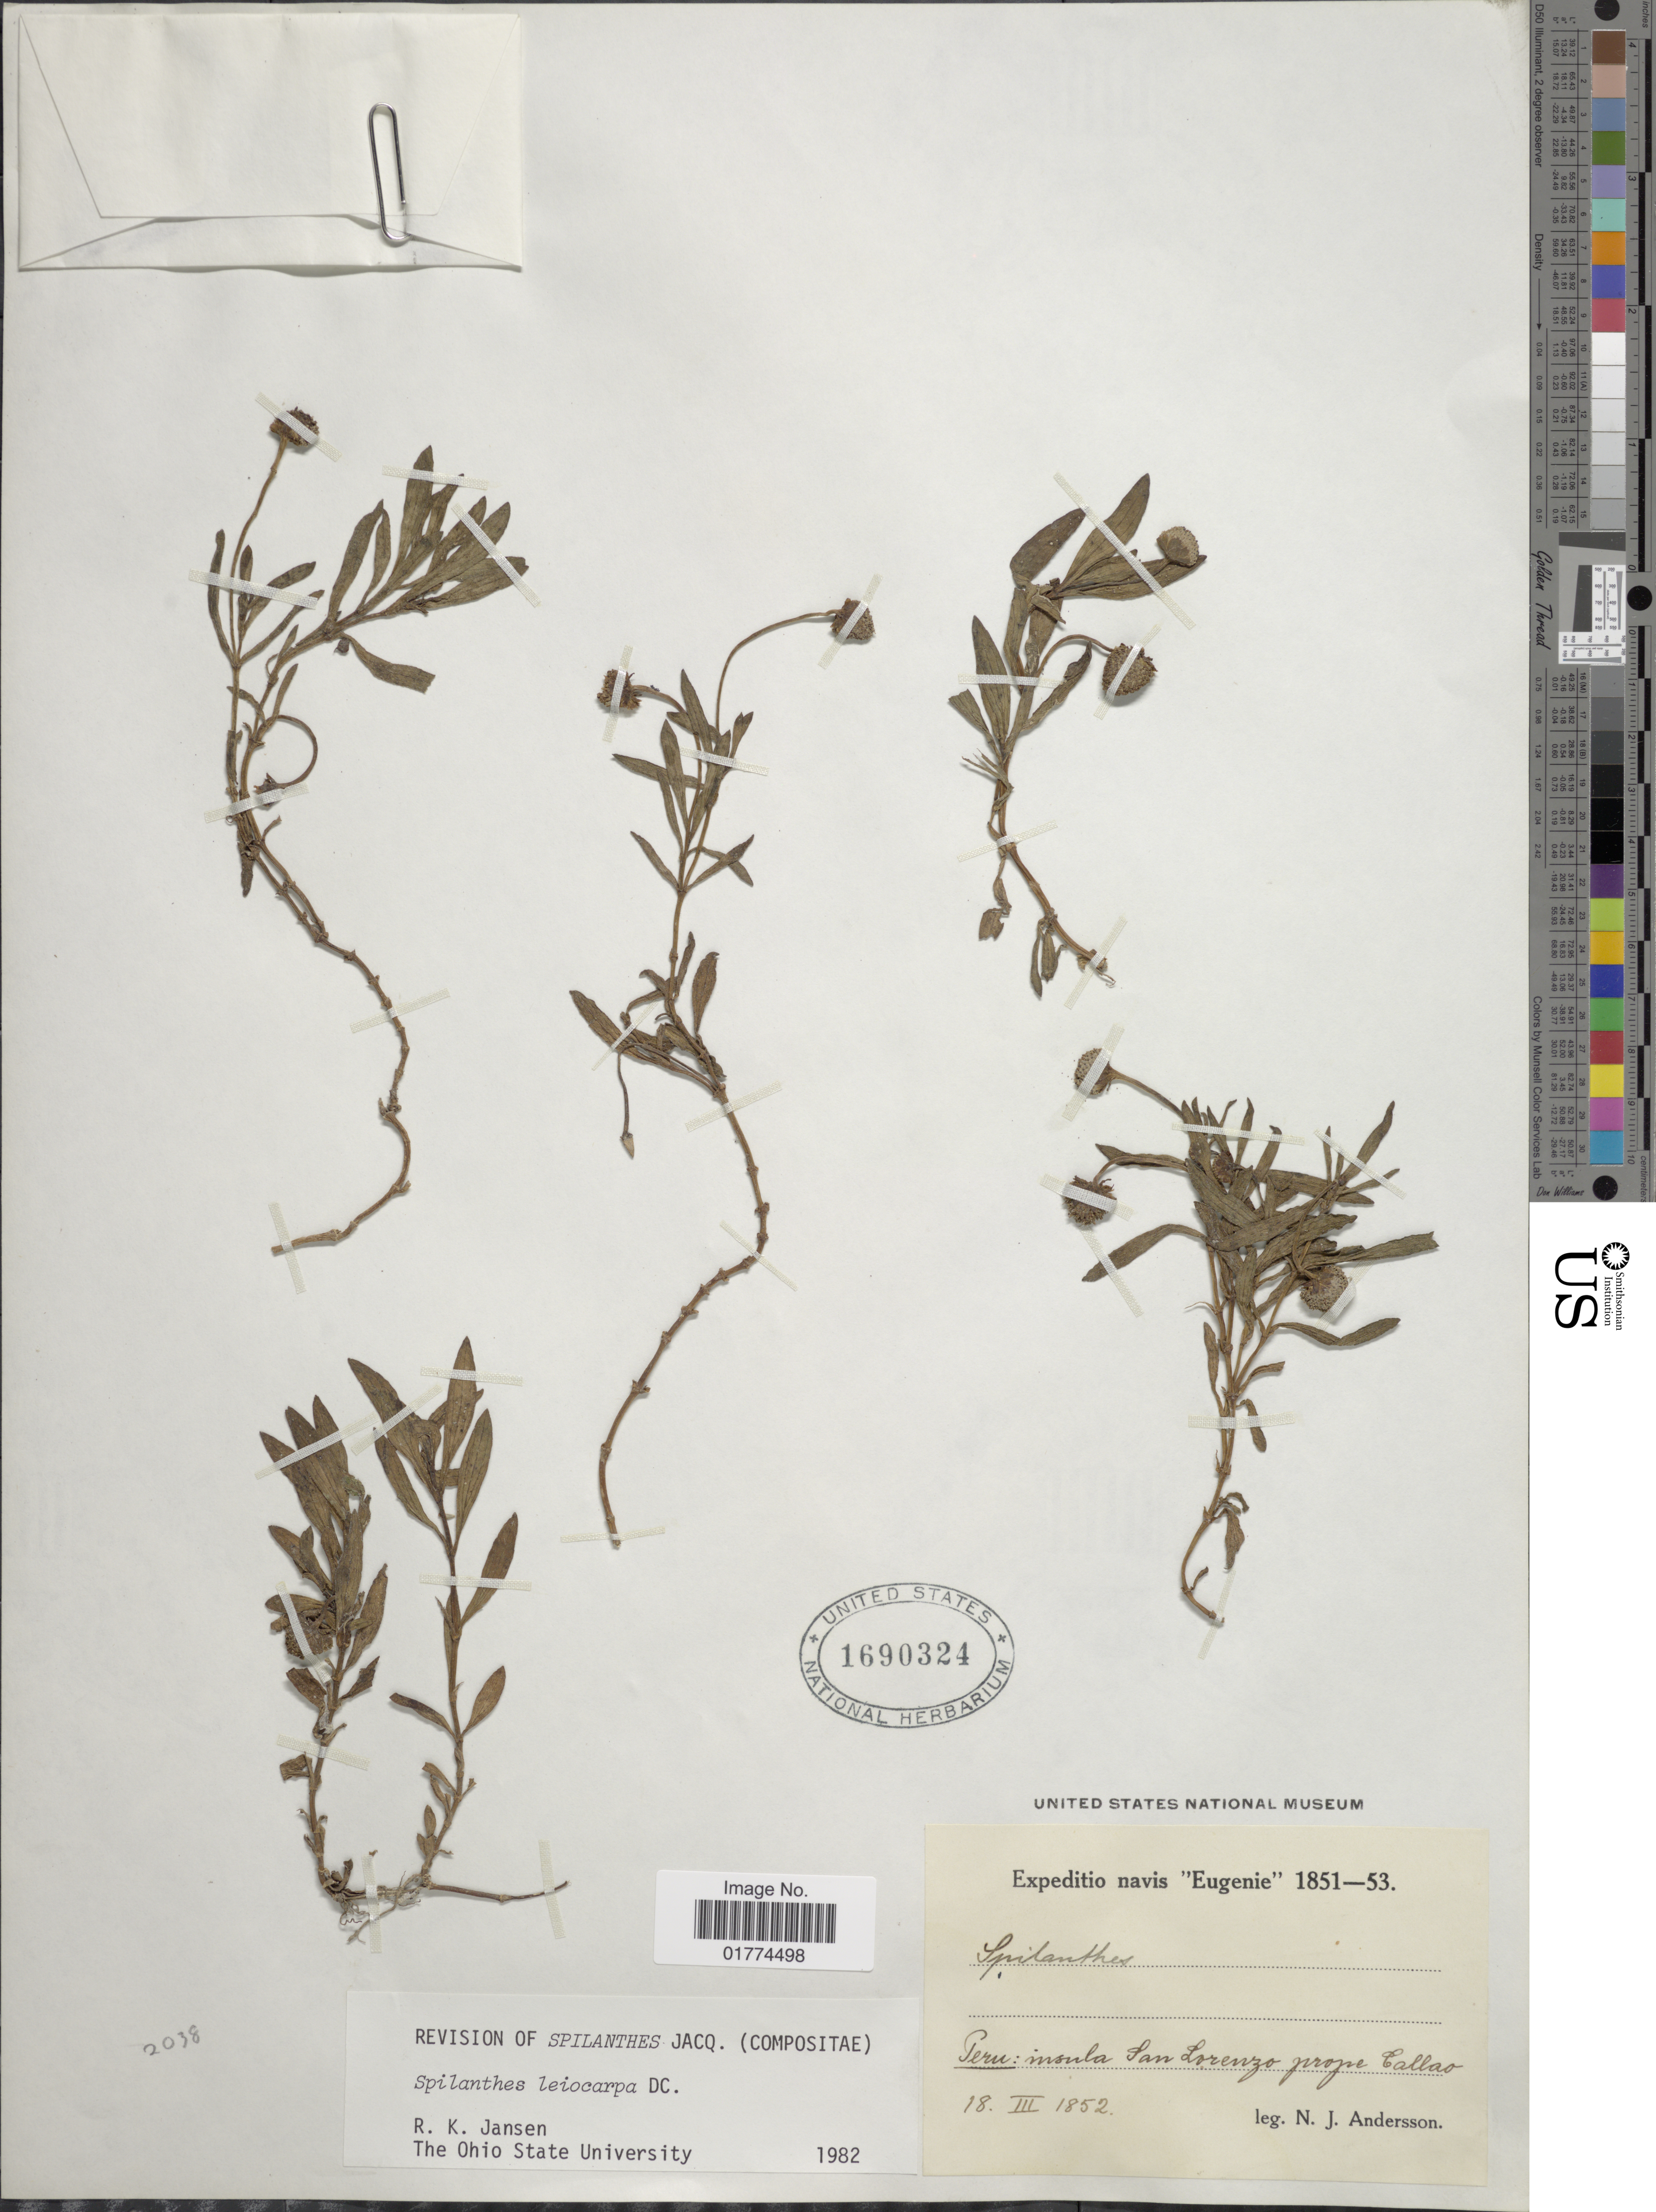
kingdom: Plantae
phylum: Tracheophyta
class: Magnoliopsida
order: Asterales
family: Asteraceae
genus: Spilanthes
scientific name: Spilanthes leiocarpa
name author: DC.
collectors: N. J. Andersson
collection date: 1852-03-18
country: Peru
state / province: Callao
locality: Insula San Lorenzo prope Callao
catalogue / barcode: US 1690324